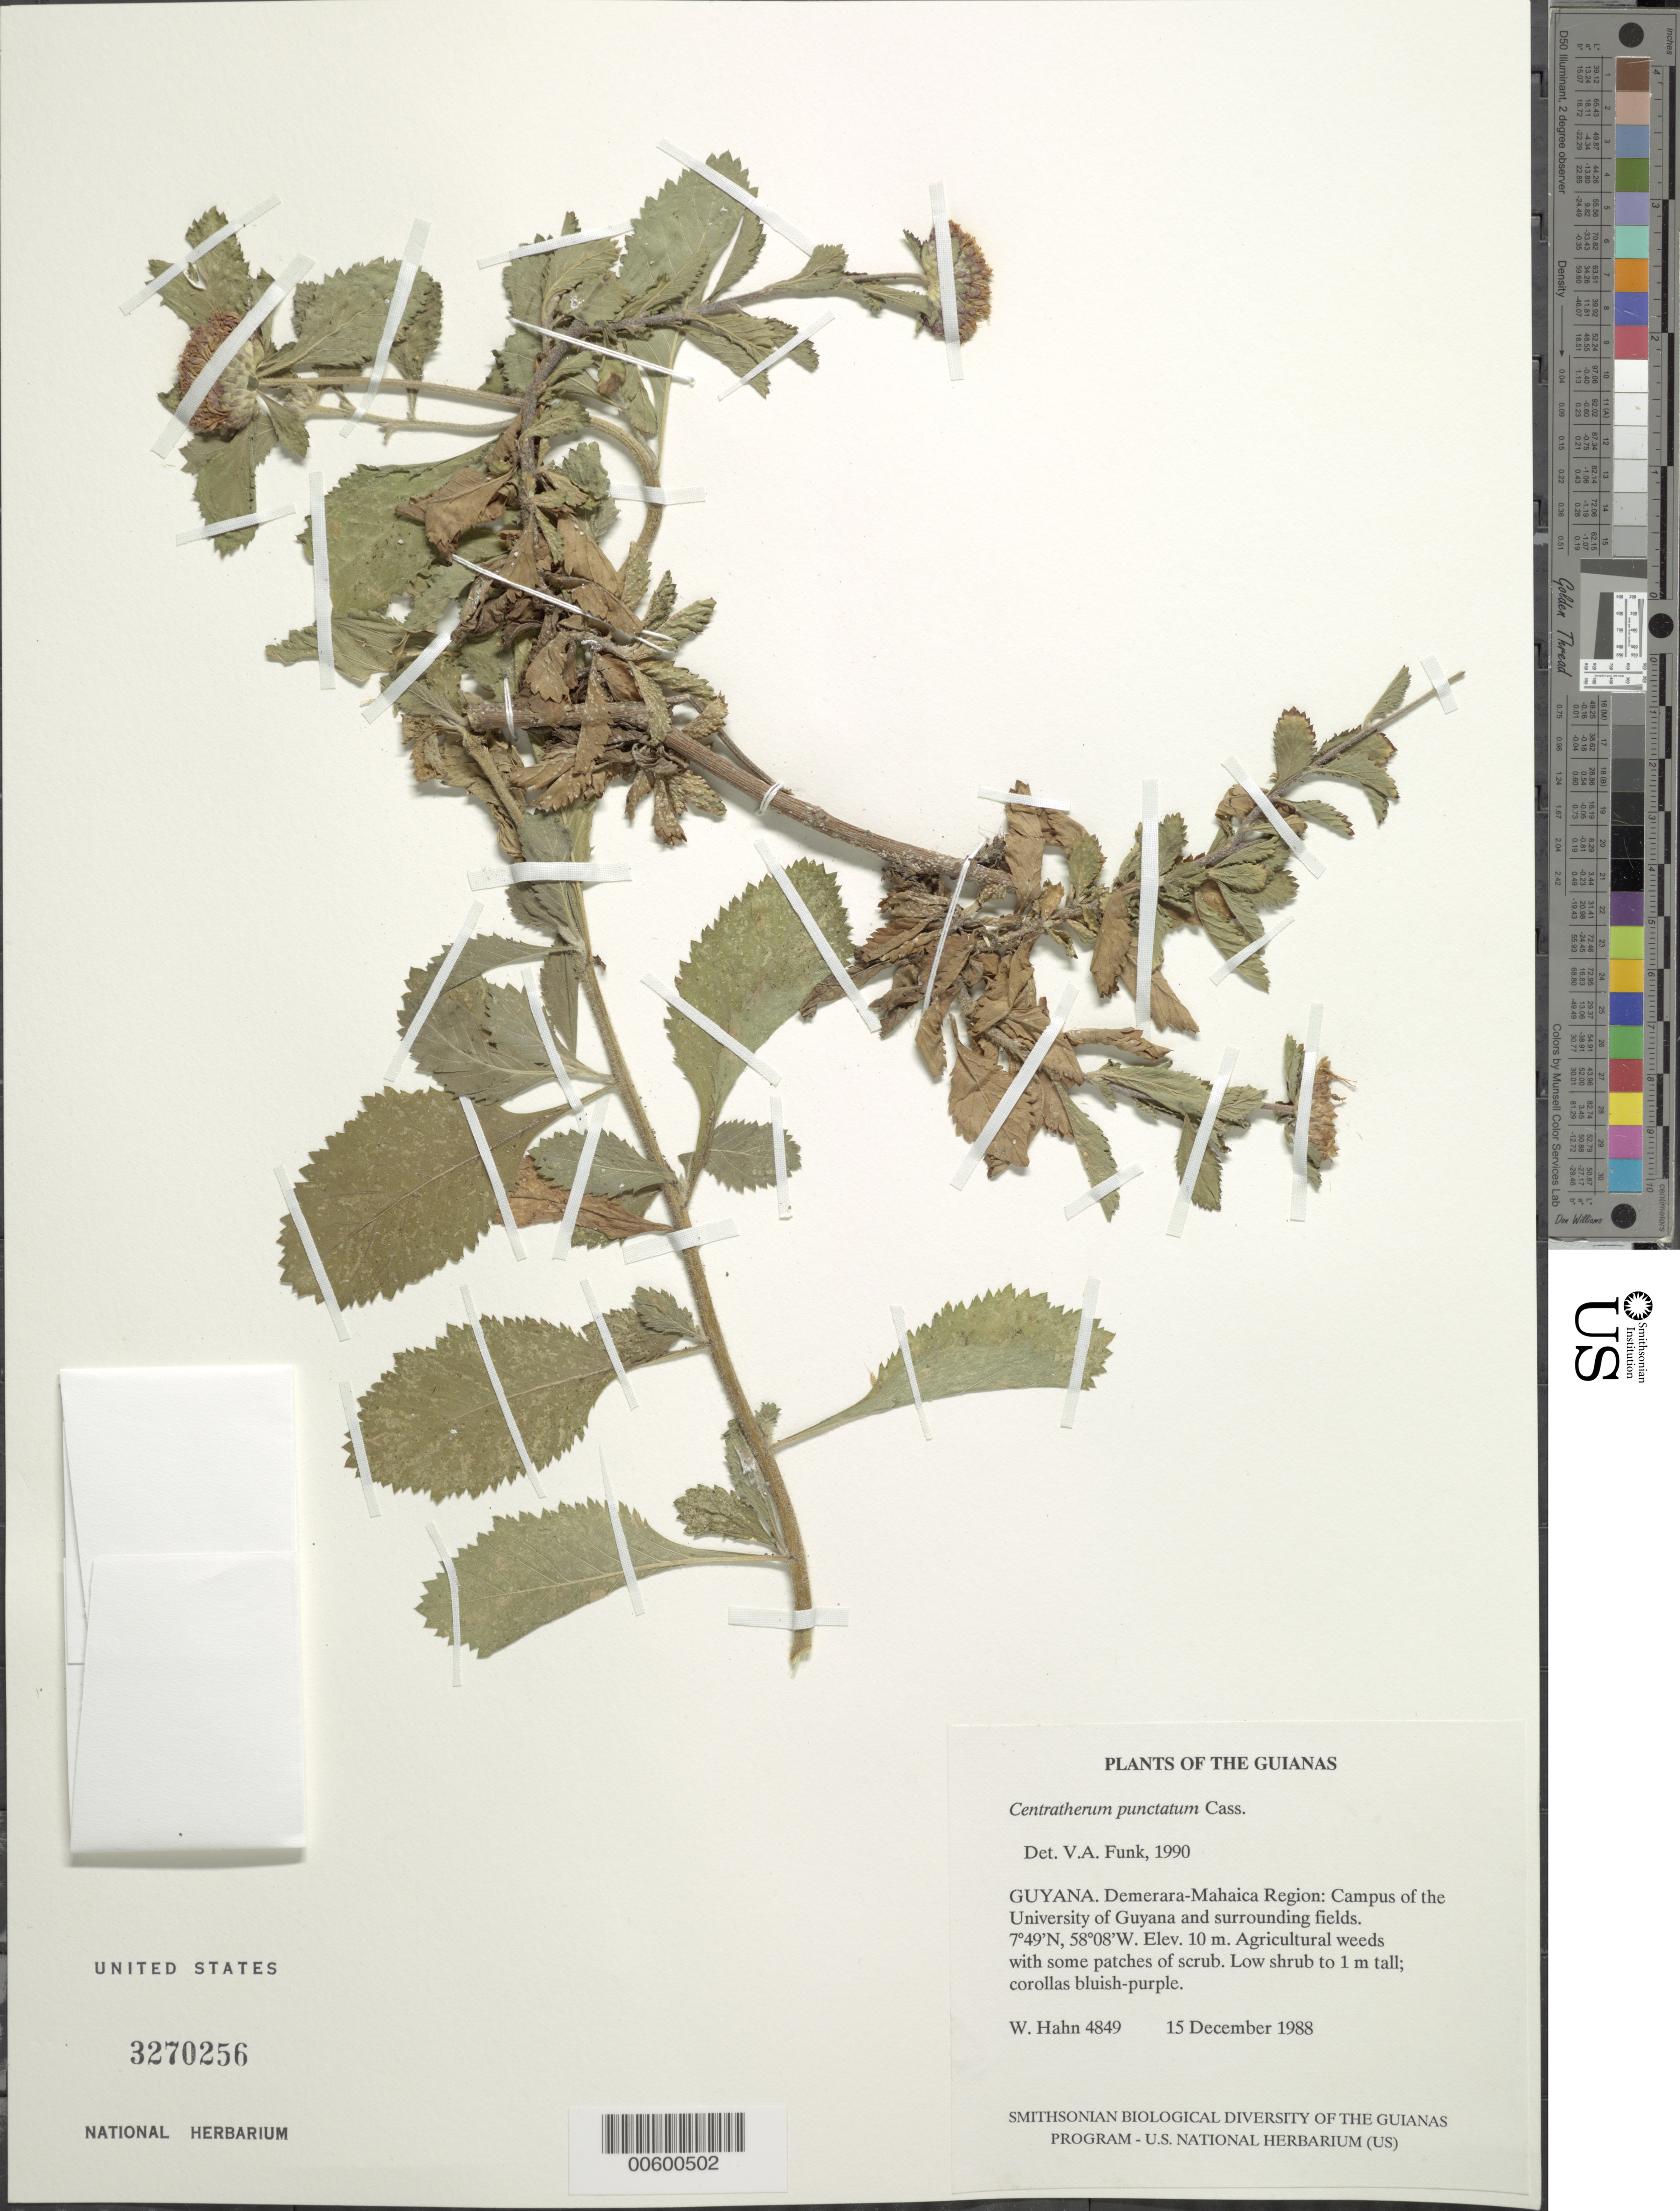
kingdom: Plantae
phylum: Tracheophyta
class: Magnoliopsida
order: Asterales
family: Asteraceae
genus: Centratherum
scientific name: Centratherum punctatum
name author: Cass.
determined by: Funk, Vicki A., (BOT), Smithsonian Institution - National Museum of Natural History (UNITED STATES)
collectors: W. Hahn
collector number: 4849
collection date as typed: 15 December 1988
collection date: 1988-12-15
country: Guyana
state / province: Demerara-Mahaica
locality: Campus of the University of Guyana and surrounding fields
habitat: Agricultural weeds with some patches of scrub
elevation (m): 10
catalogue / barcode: US 3270256